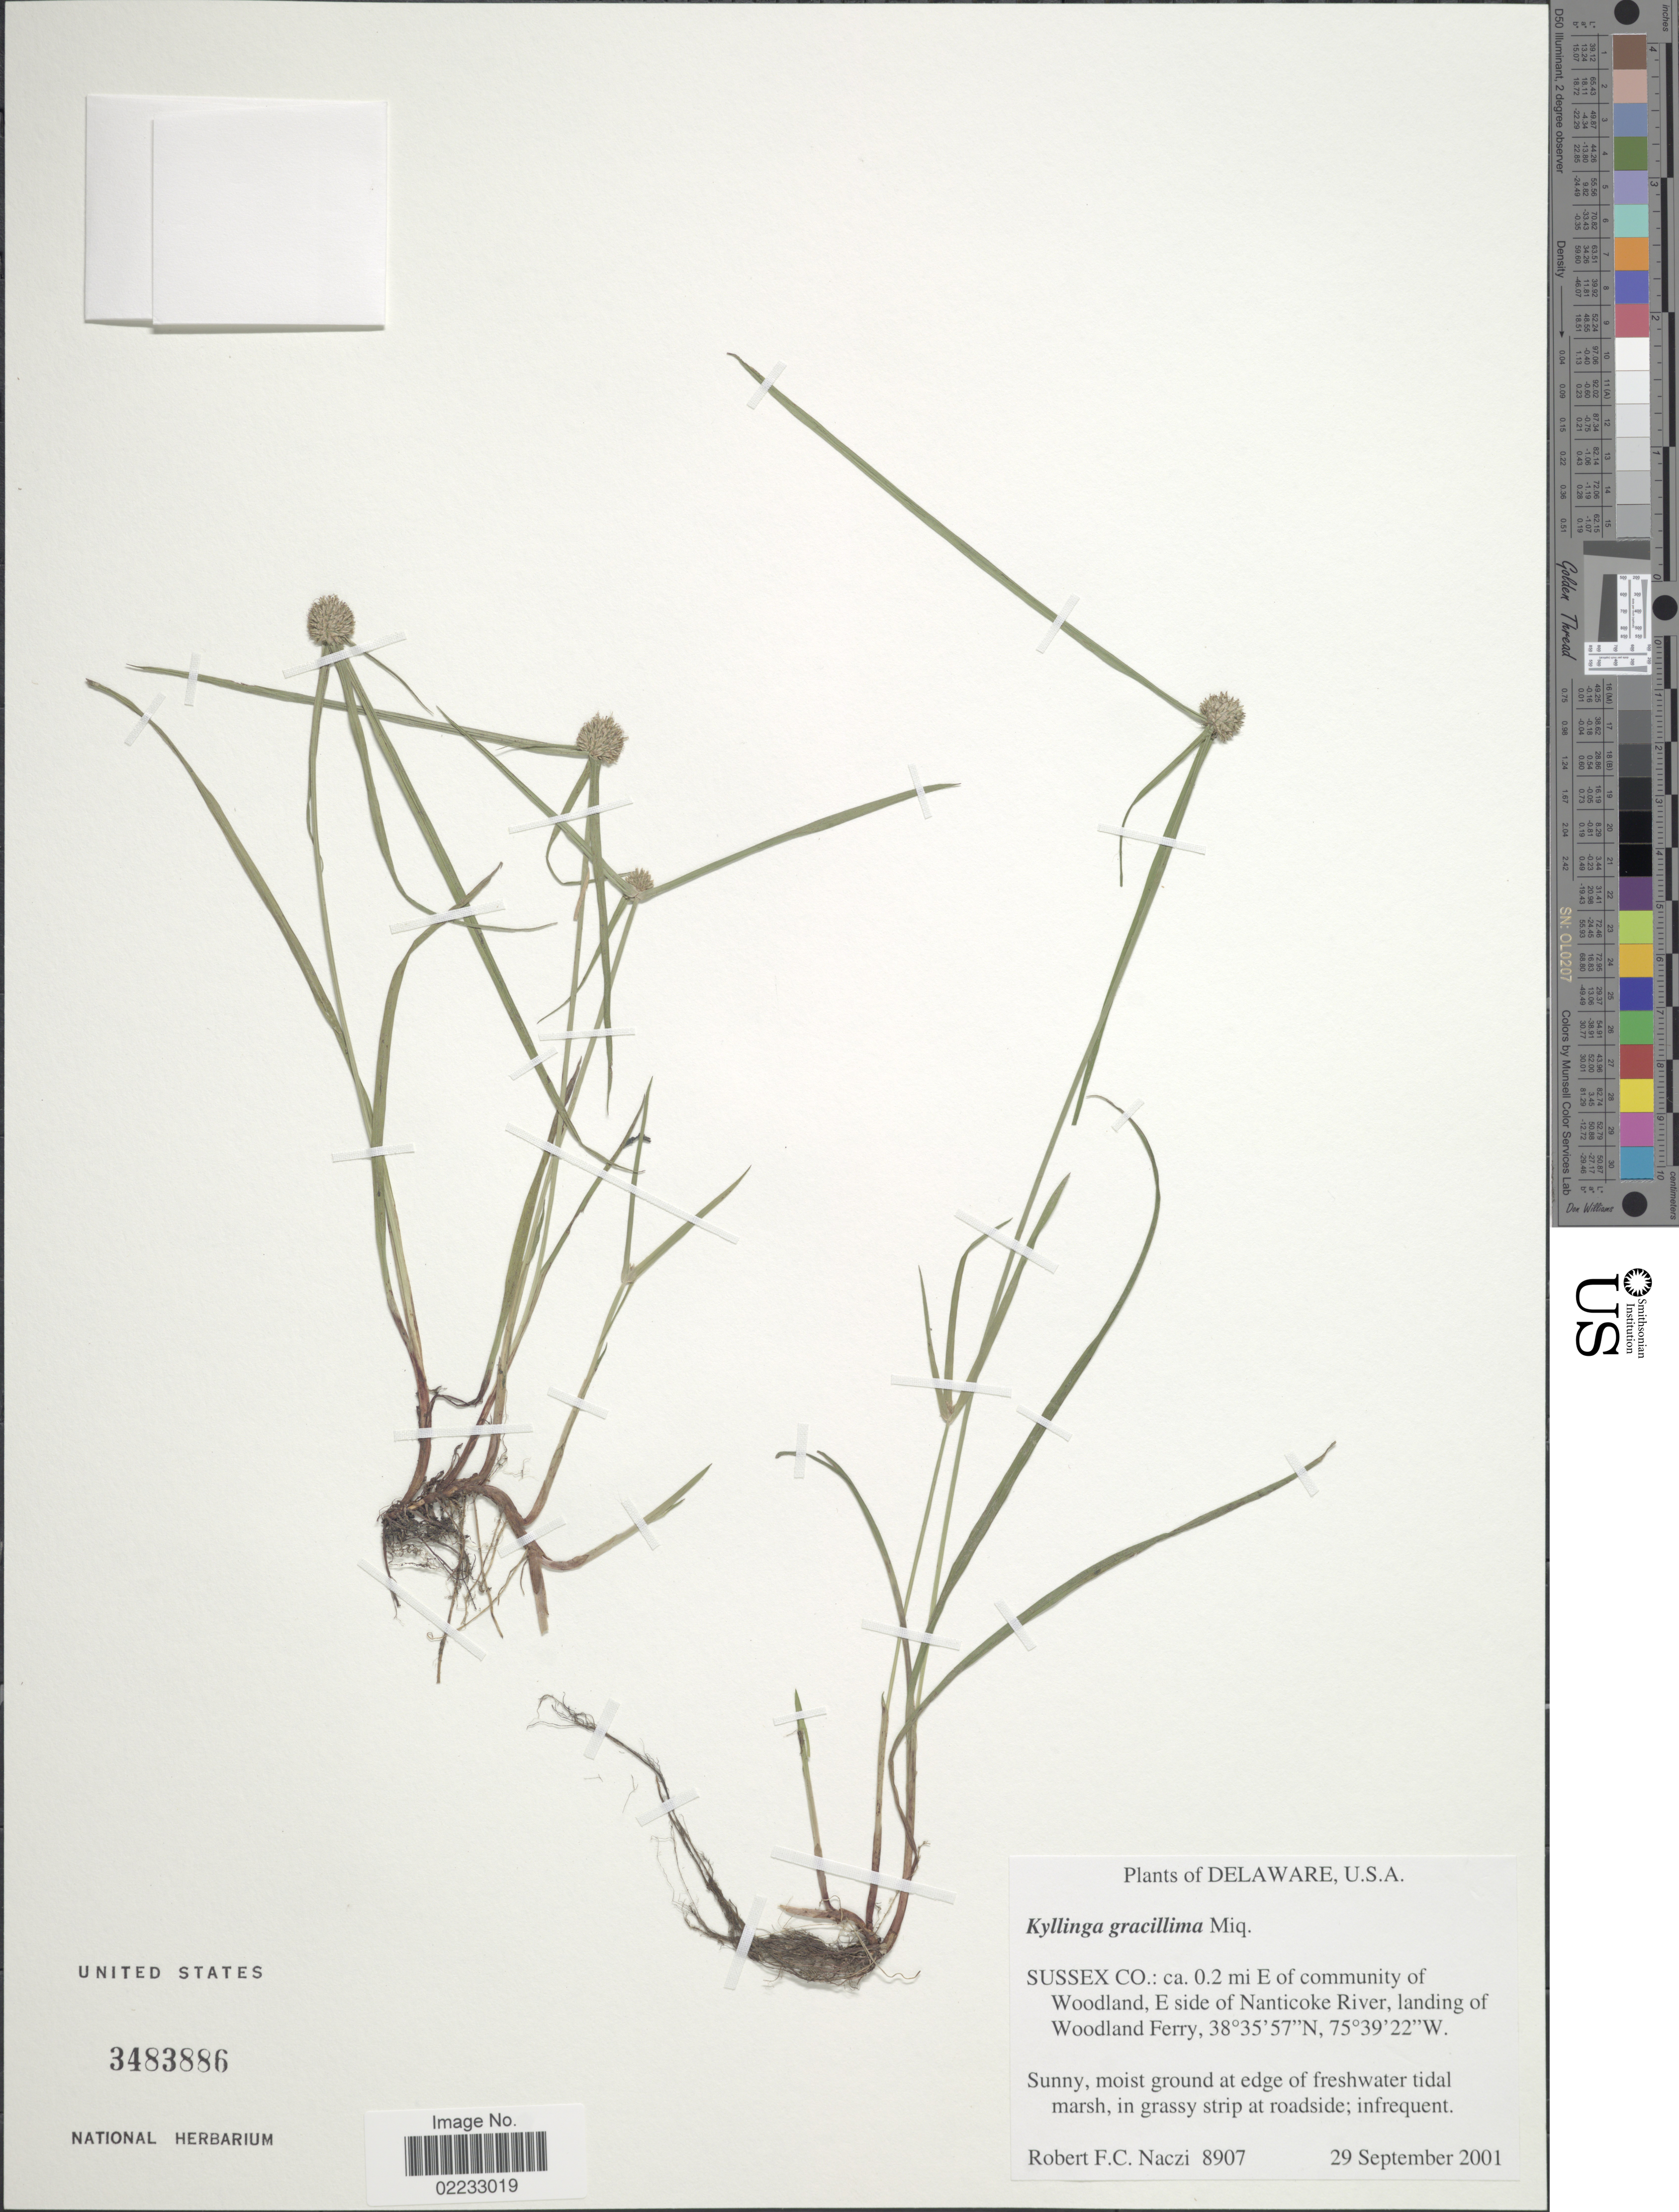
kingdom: Plantae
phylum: Tracheophyta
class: Liliopsida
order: Poales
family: Cyperaceae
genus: Cyperus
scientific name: Cyperus brevifolioides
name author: Thieret & Delahouss.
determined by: Strong, M. T., (US), Smithsonian Institution - National Museum of Natural History (UNITED STATES)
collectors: R. F. C. Naczi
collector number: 8907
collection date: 2001-09-29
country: United States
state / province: Delaware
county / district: Sussex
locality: Sussex Co.: ca. 0.2 mi E of community of Woodland, E side of Nanticoke River, landing of Woodland Ferry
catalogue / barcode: US 3483886